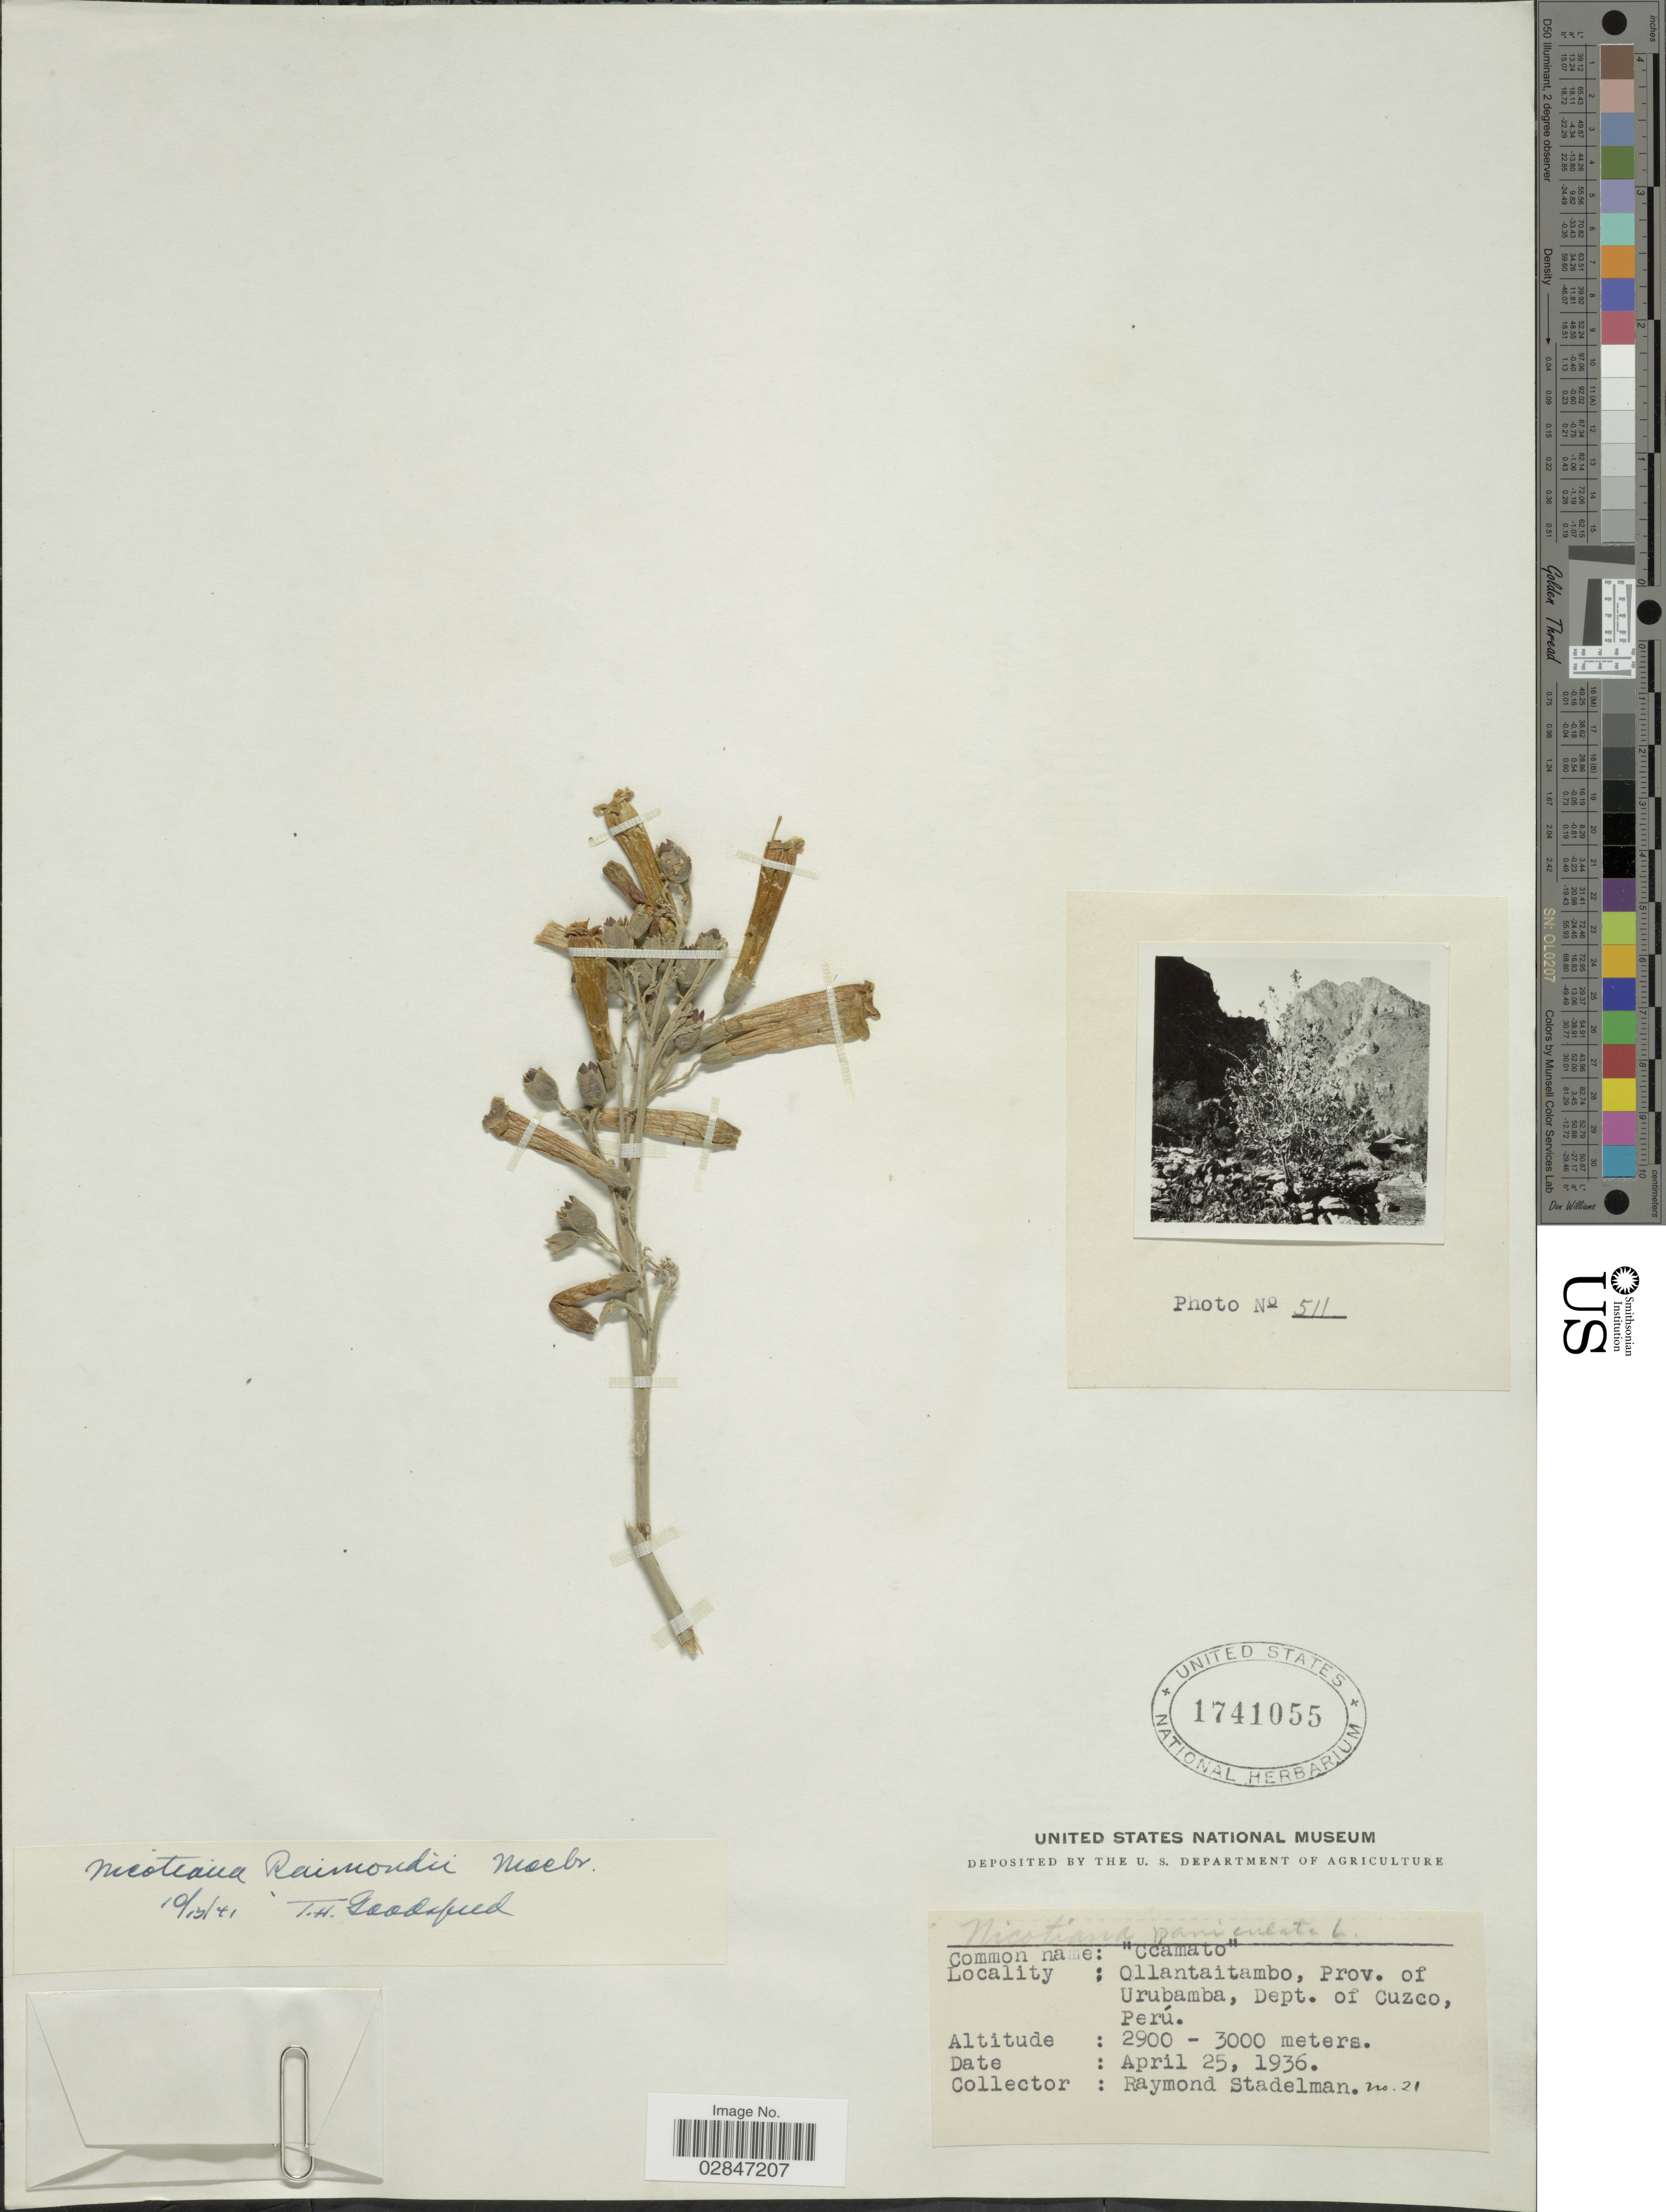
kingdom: Plantae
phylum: Tracheophyta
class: Magnoliopsida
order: Solanales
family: Solanaceae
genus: Nicotiana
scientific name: Nicotiana raimondii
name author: J.F. Macbr.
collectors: R. Stadelman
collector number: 21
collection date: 1936-04-25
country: Peru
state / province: Cusco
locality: Ollantaitambo, Prov. of Urubamba, Dept. of Cuzco, Perú.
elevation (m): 2900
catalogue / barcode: US 1741055